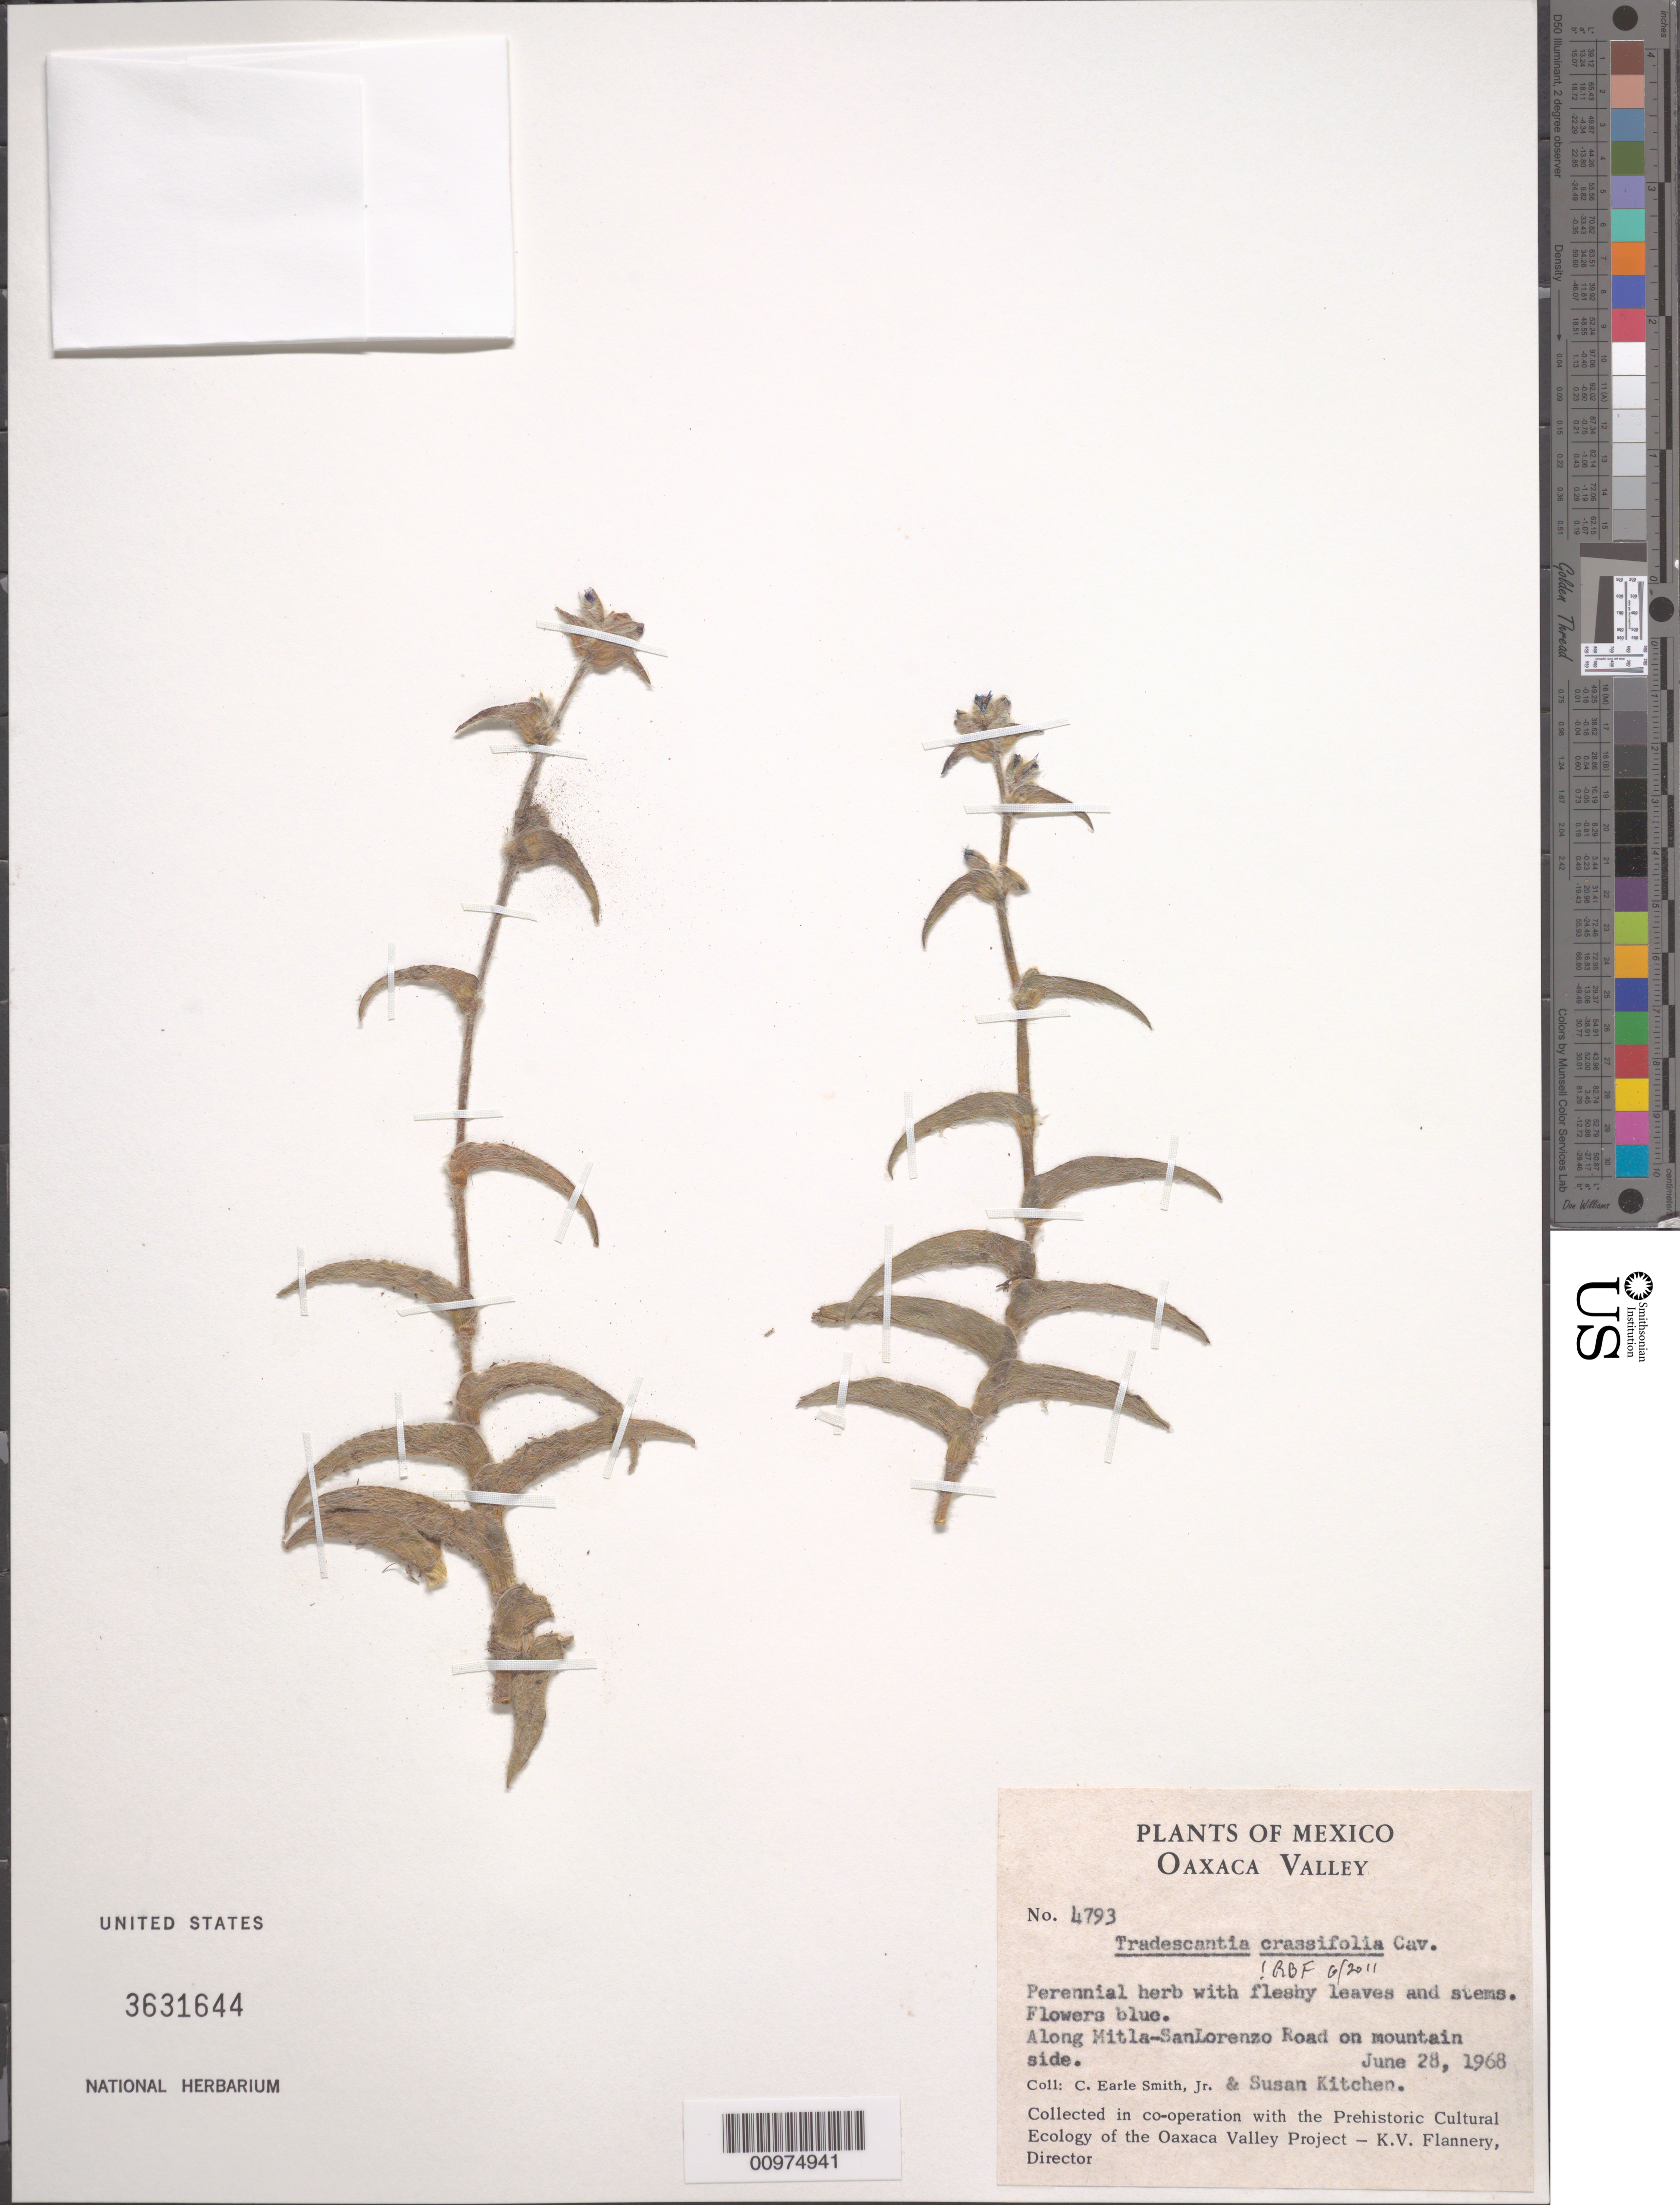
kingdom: Plantae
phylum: Tracheophyta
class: Liliopsida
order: Commelinales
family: Commelinaceae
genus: Tradescantia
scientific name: Tradescantia crassifolia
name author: Cav.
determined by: Faden, Robert B., (US), Smithsonian Institution - National Museum of Natural History (UNITED STATES)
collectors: C. E. Smith Jr. & S. Kitchen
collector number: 4793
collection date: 1968-06-28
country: Mexico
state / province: Oaxaca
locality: Along Mitla-SanLorenzo Road on mountain side.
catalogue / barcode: US 3631644